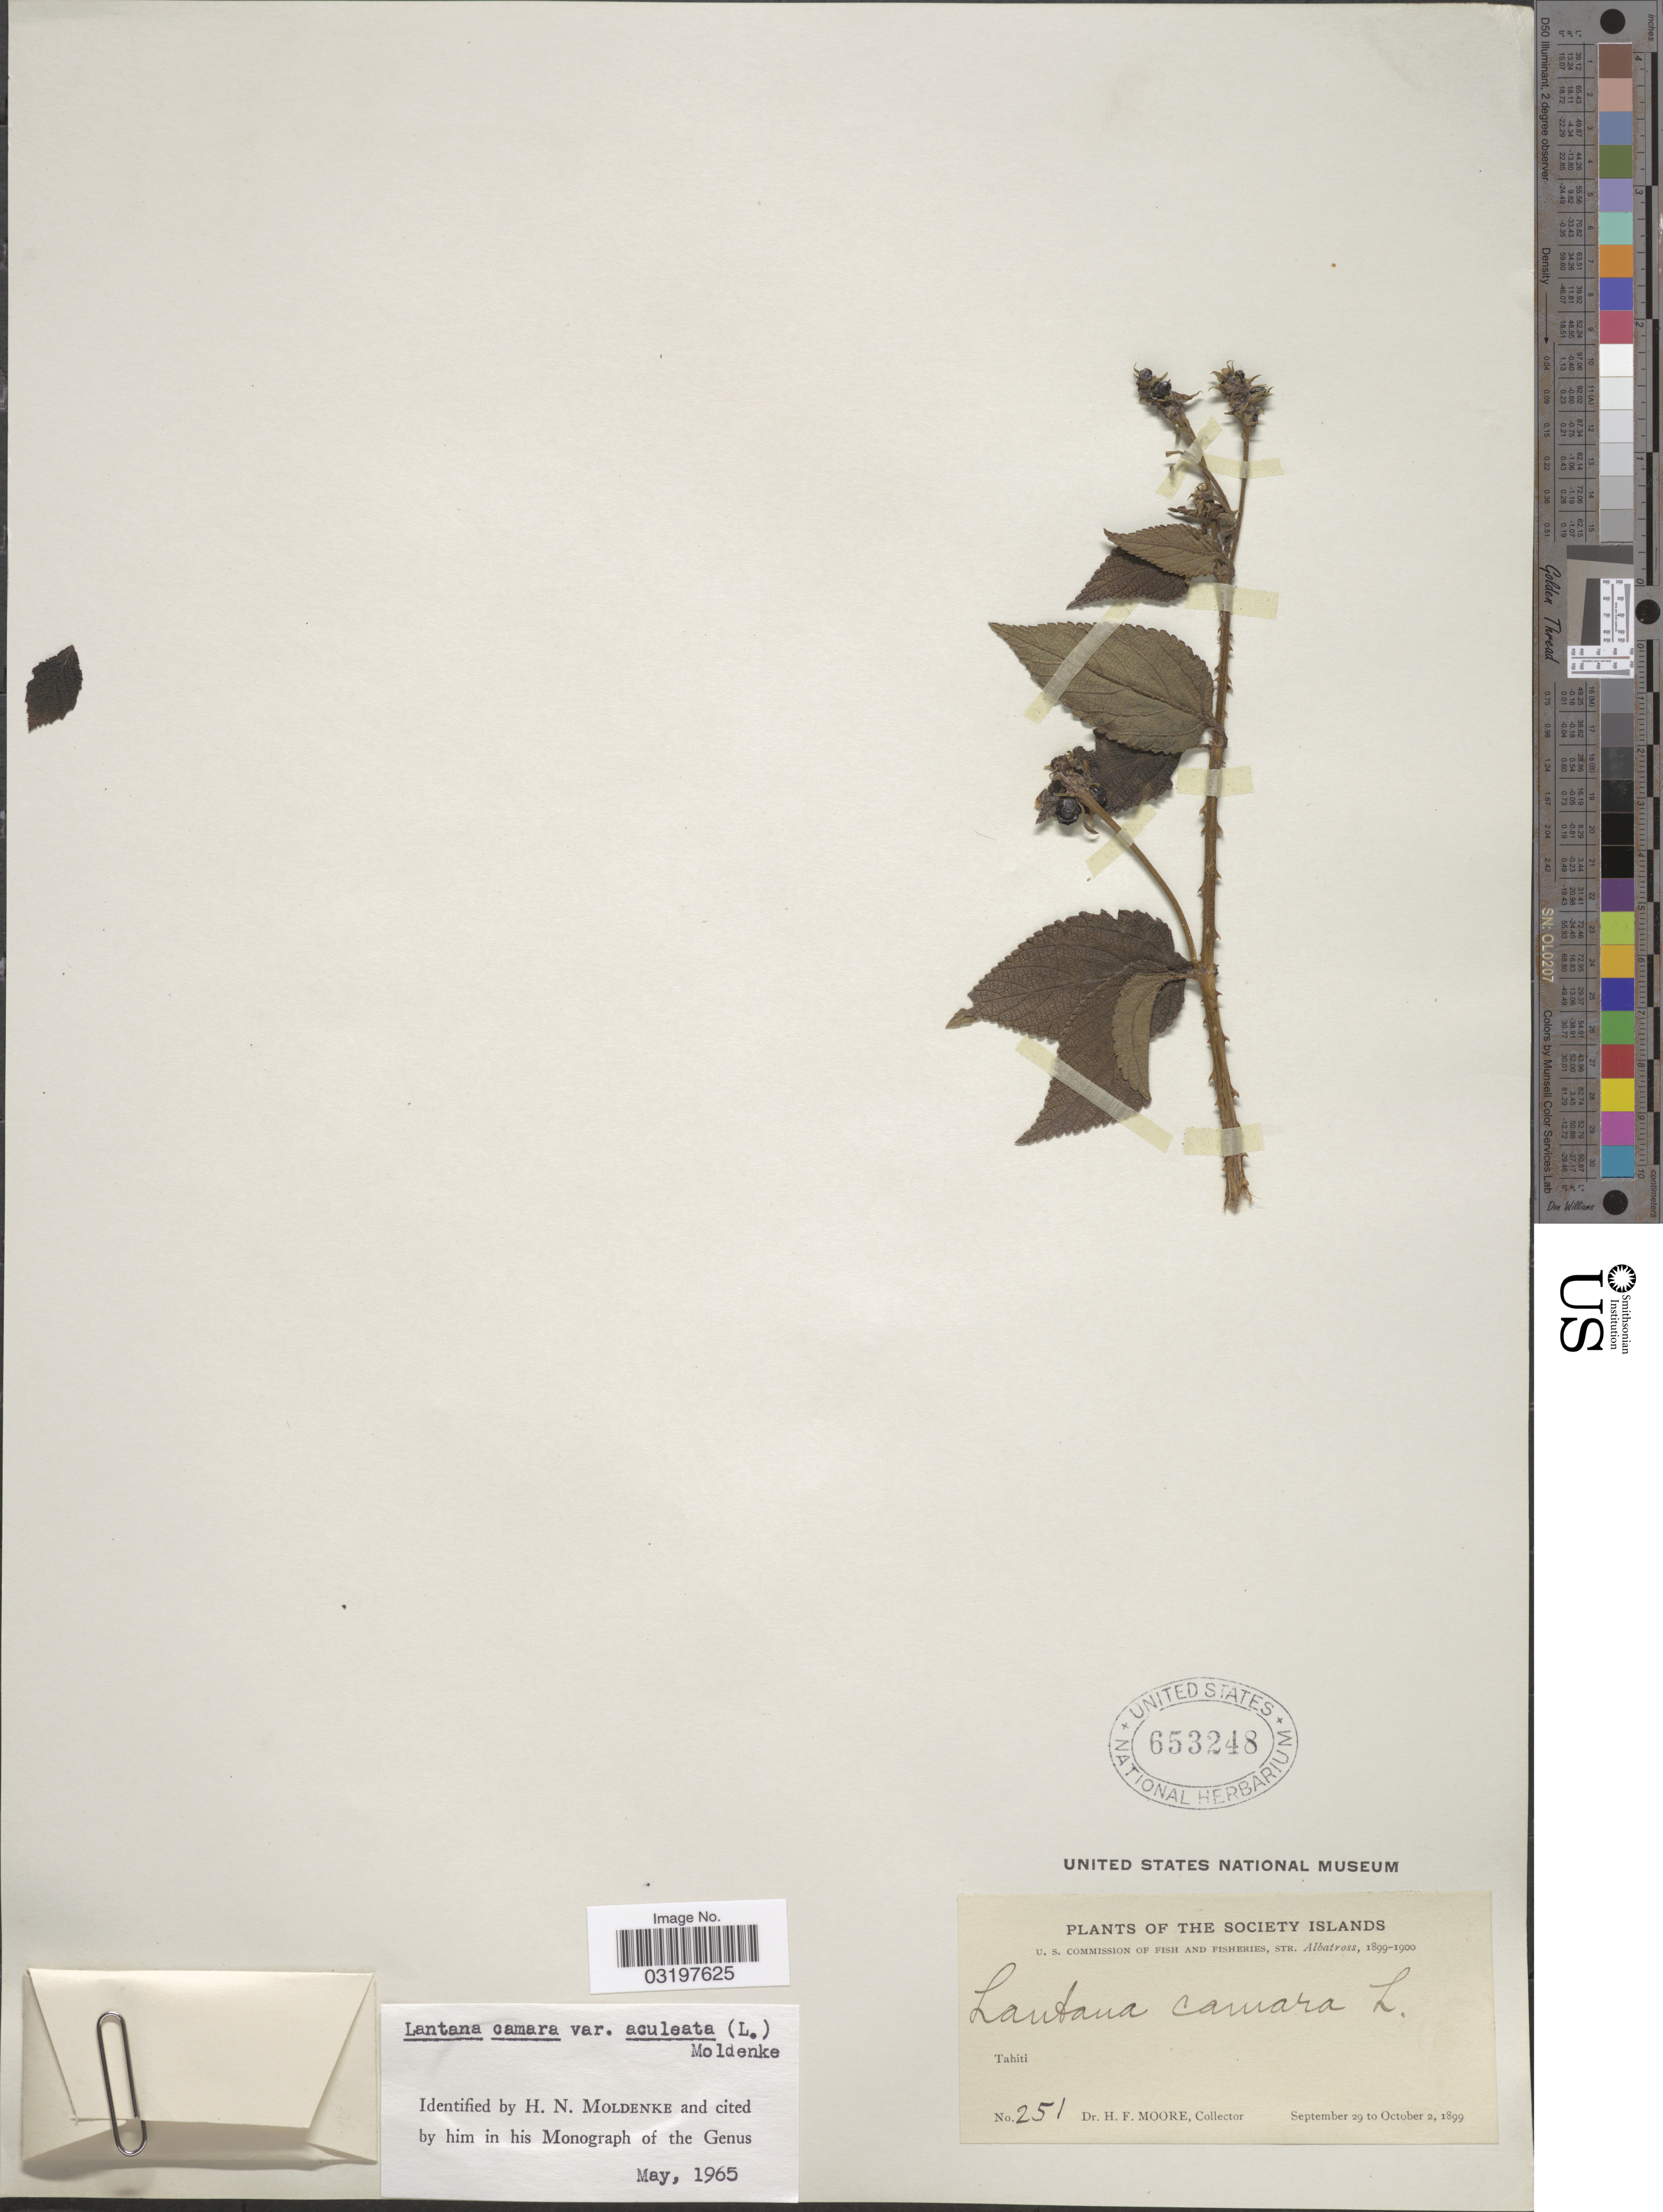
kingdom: Plantae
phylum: Tracheophyta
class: Magnoliopsida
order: Lamiales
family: Verbenaceae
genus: Lantana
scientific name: Lantana camara var. aculeata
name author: (L.) Moldenke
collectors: H. F. Moore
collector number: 251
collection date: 1899-09-29/1899-10-02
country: French Polynesia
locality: The Society Islands. Tahiti.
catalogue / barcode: US 653248